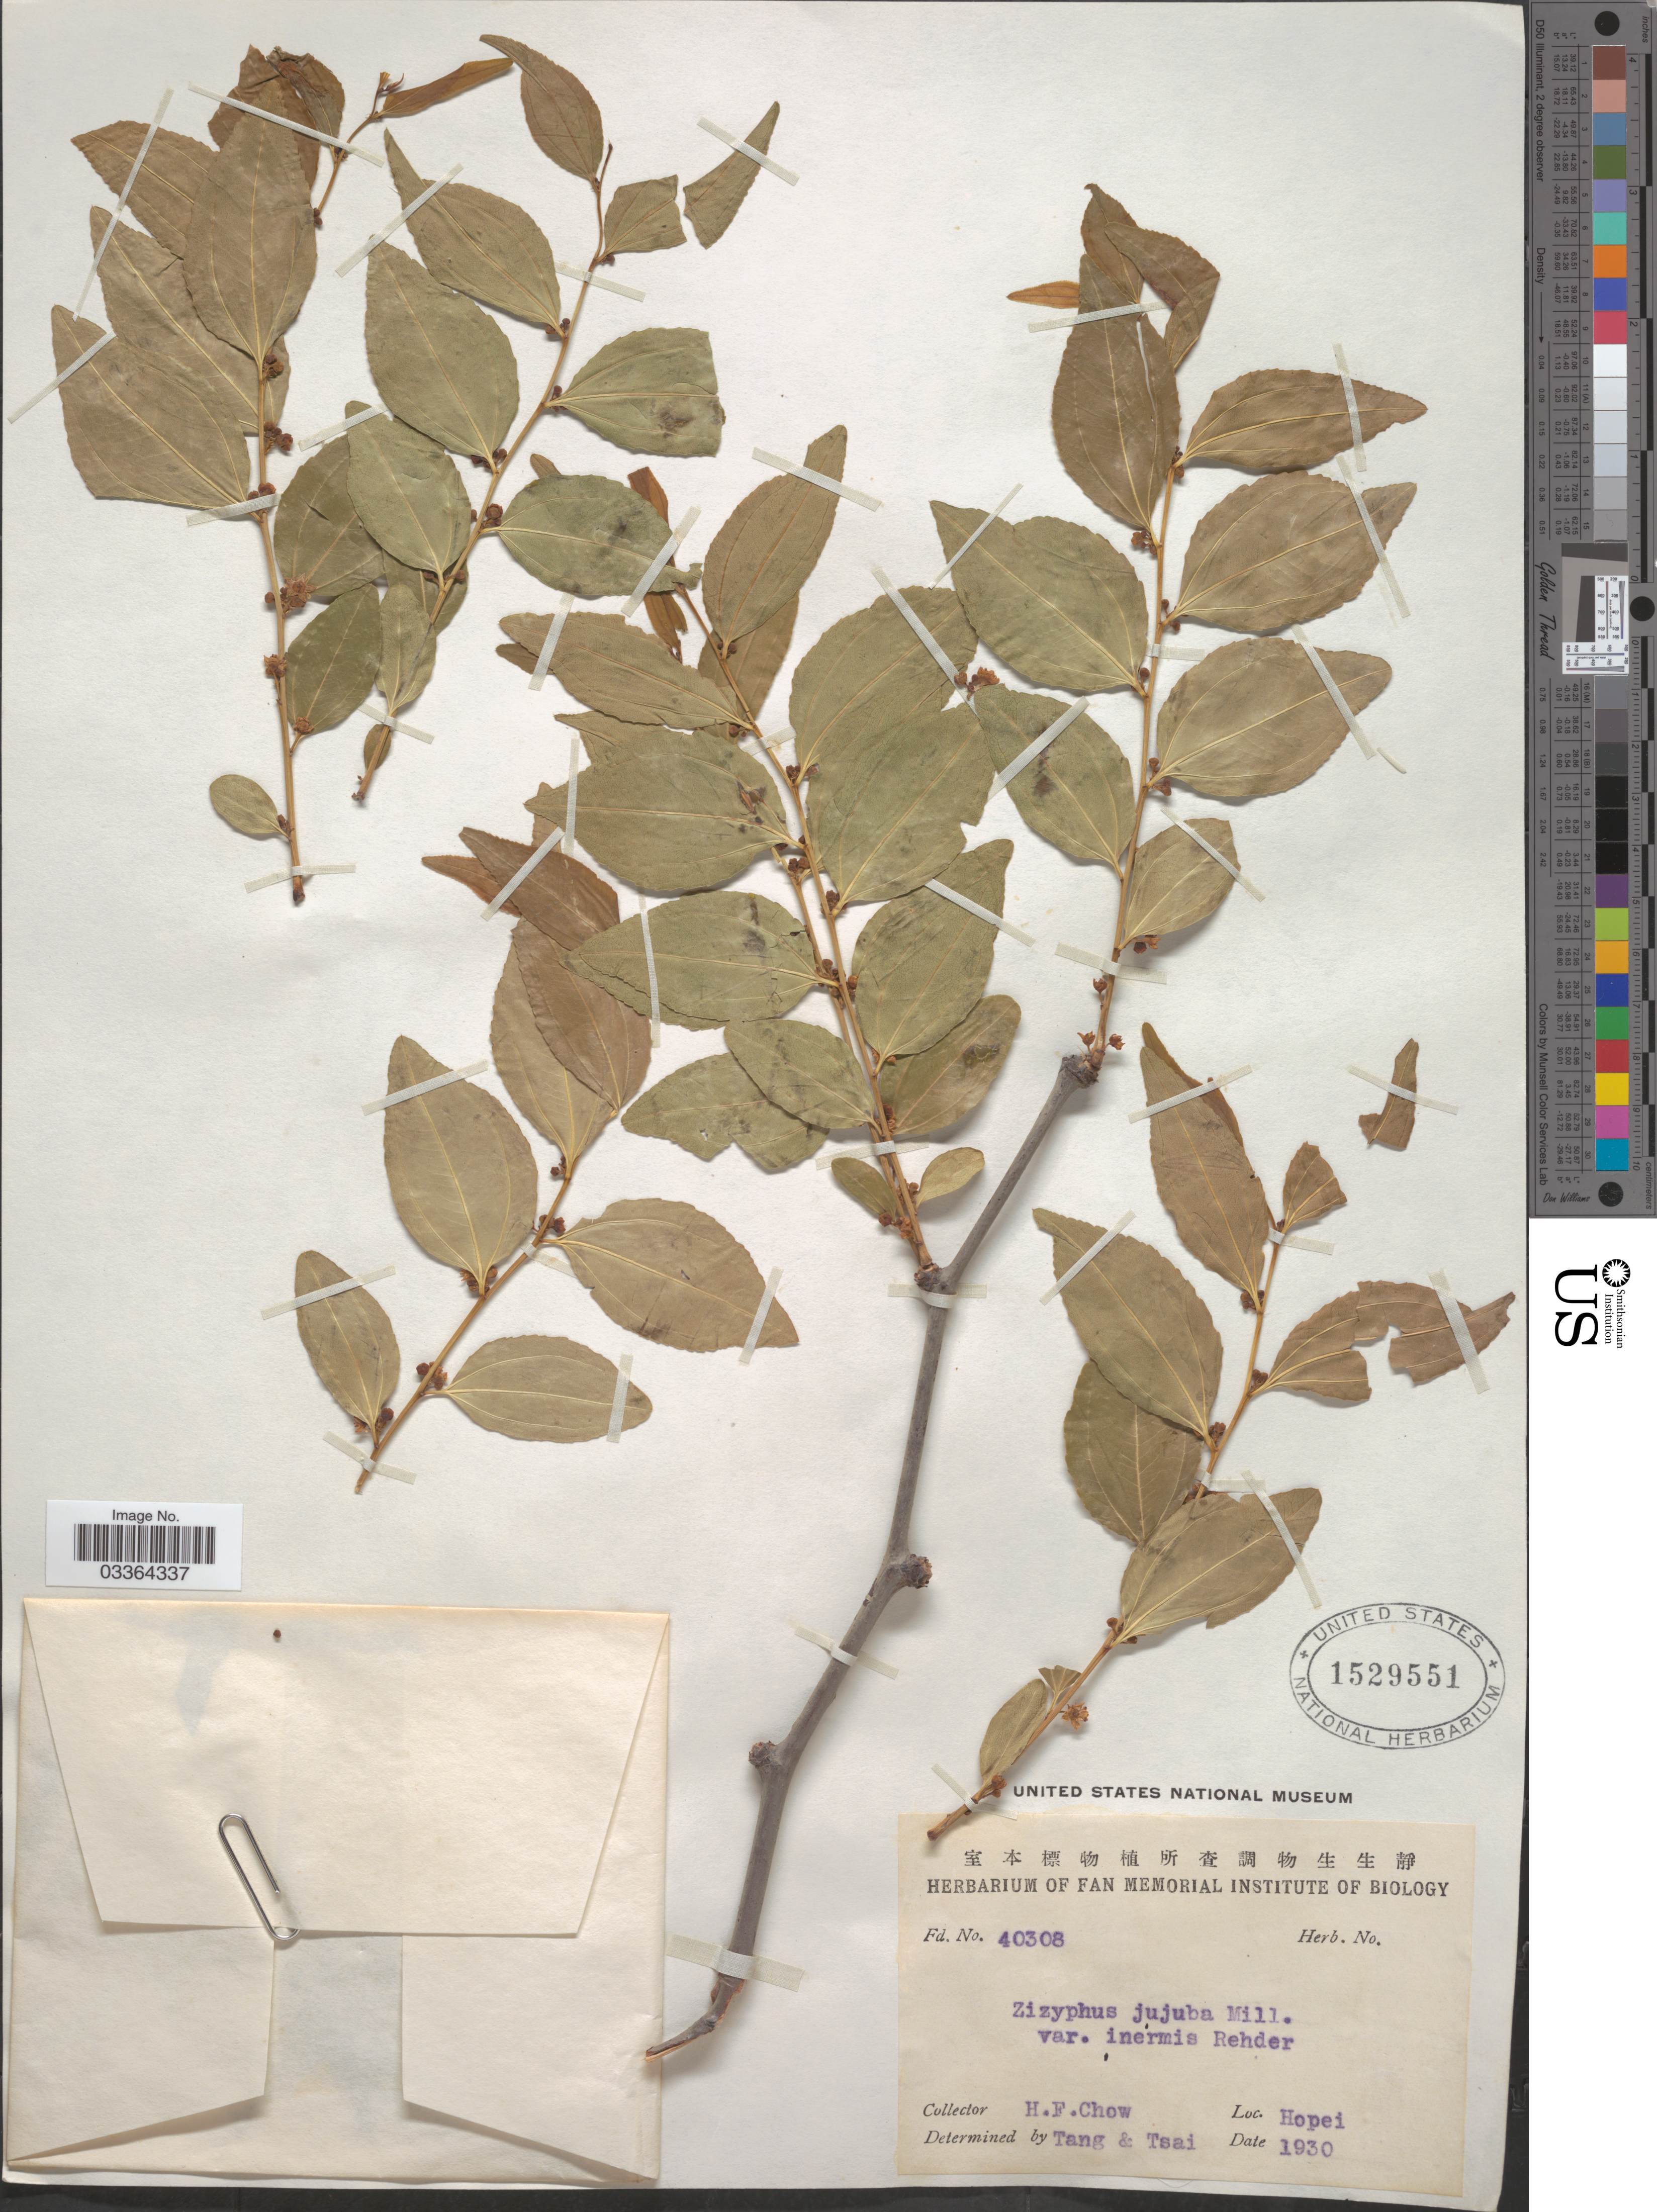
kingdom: Plantae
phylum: Tracheophyta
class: Magnoliopsida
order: Rosales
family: Rhamnaceae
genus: Ziziphus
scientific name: Ziziphus jujuba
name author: Mill.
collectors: H. Chow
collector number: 40308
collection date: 1930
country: China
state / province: Hebei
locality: Hopei.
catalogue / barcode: US 1529551